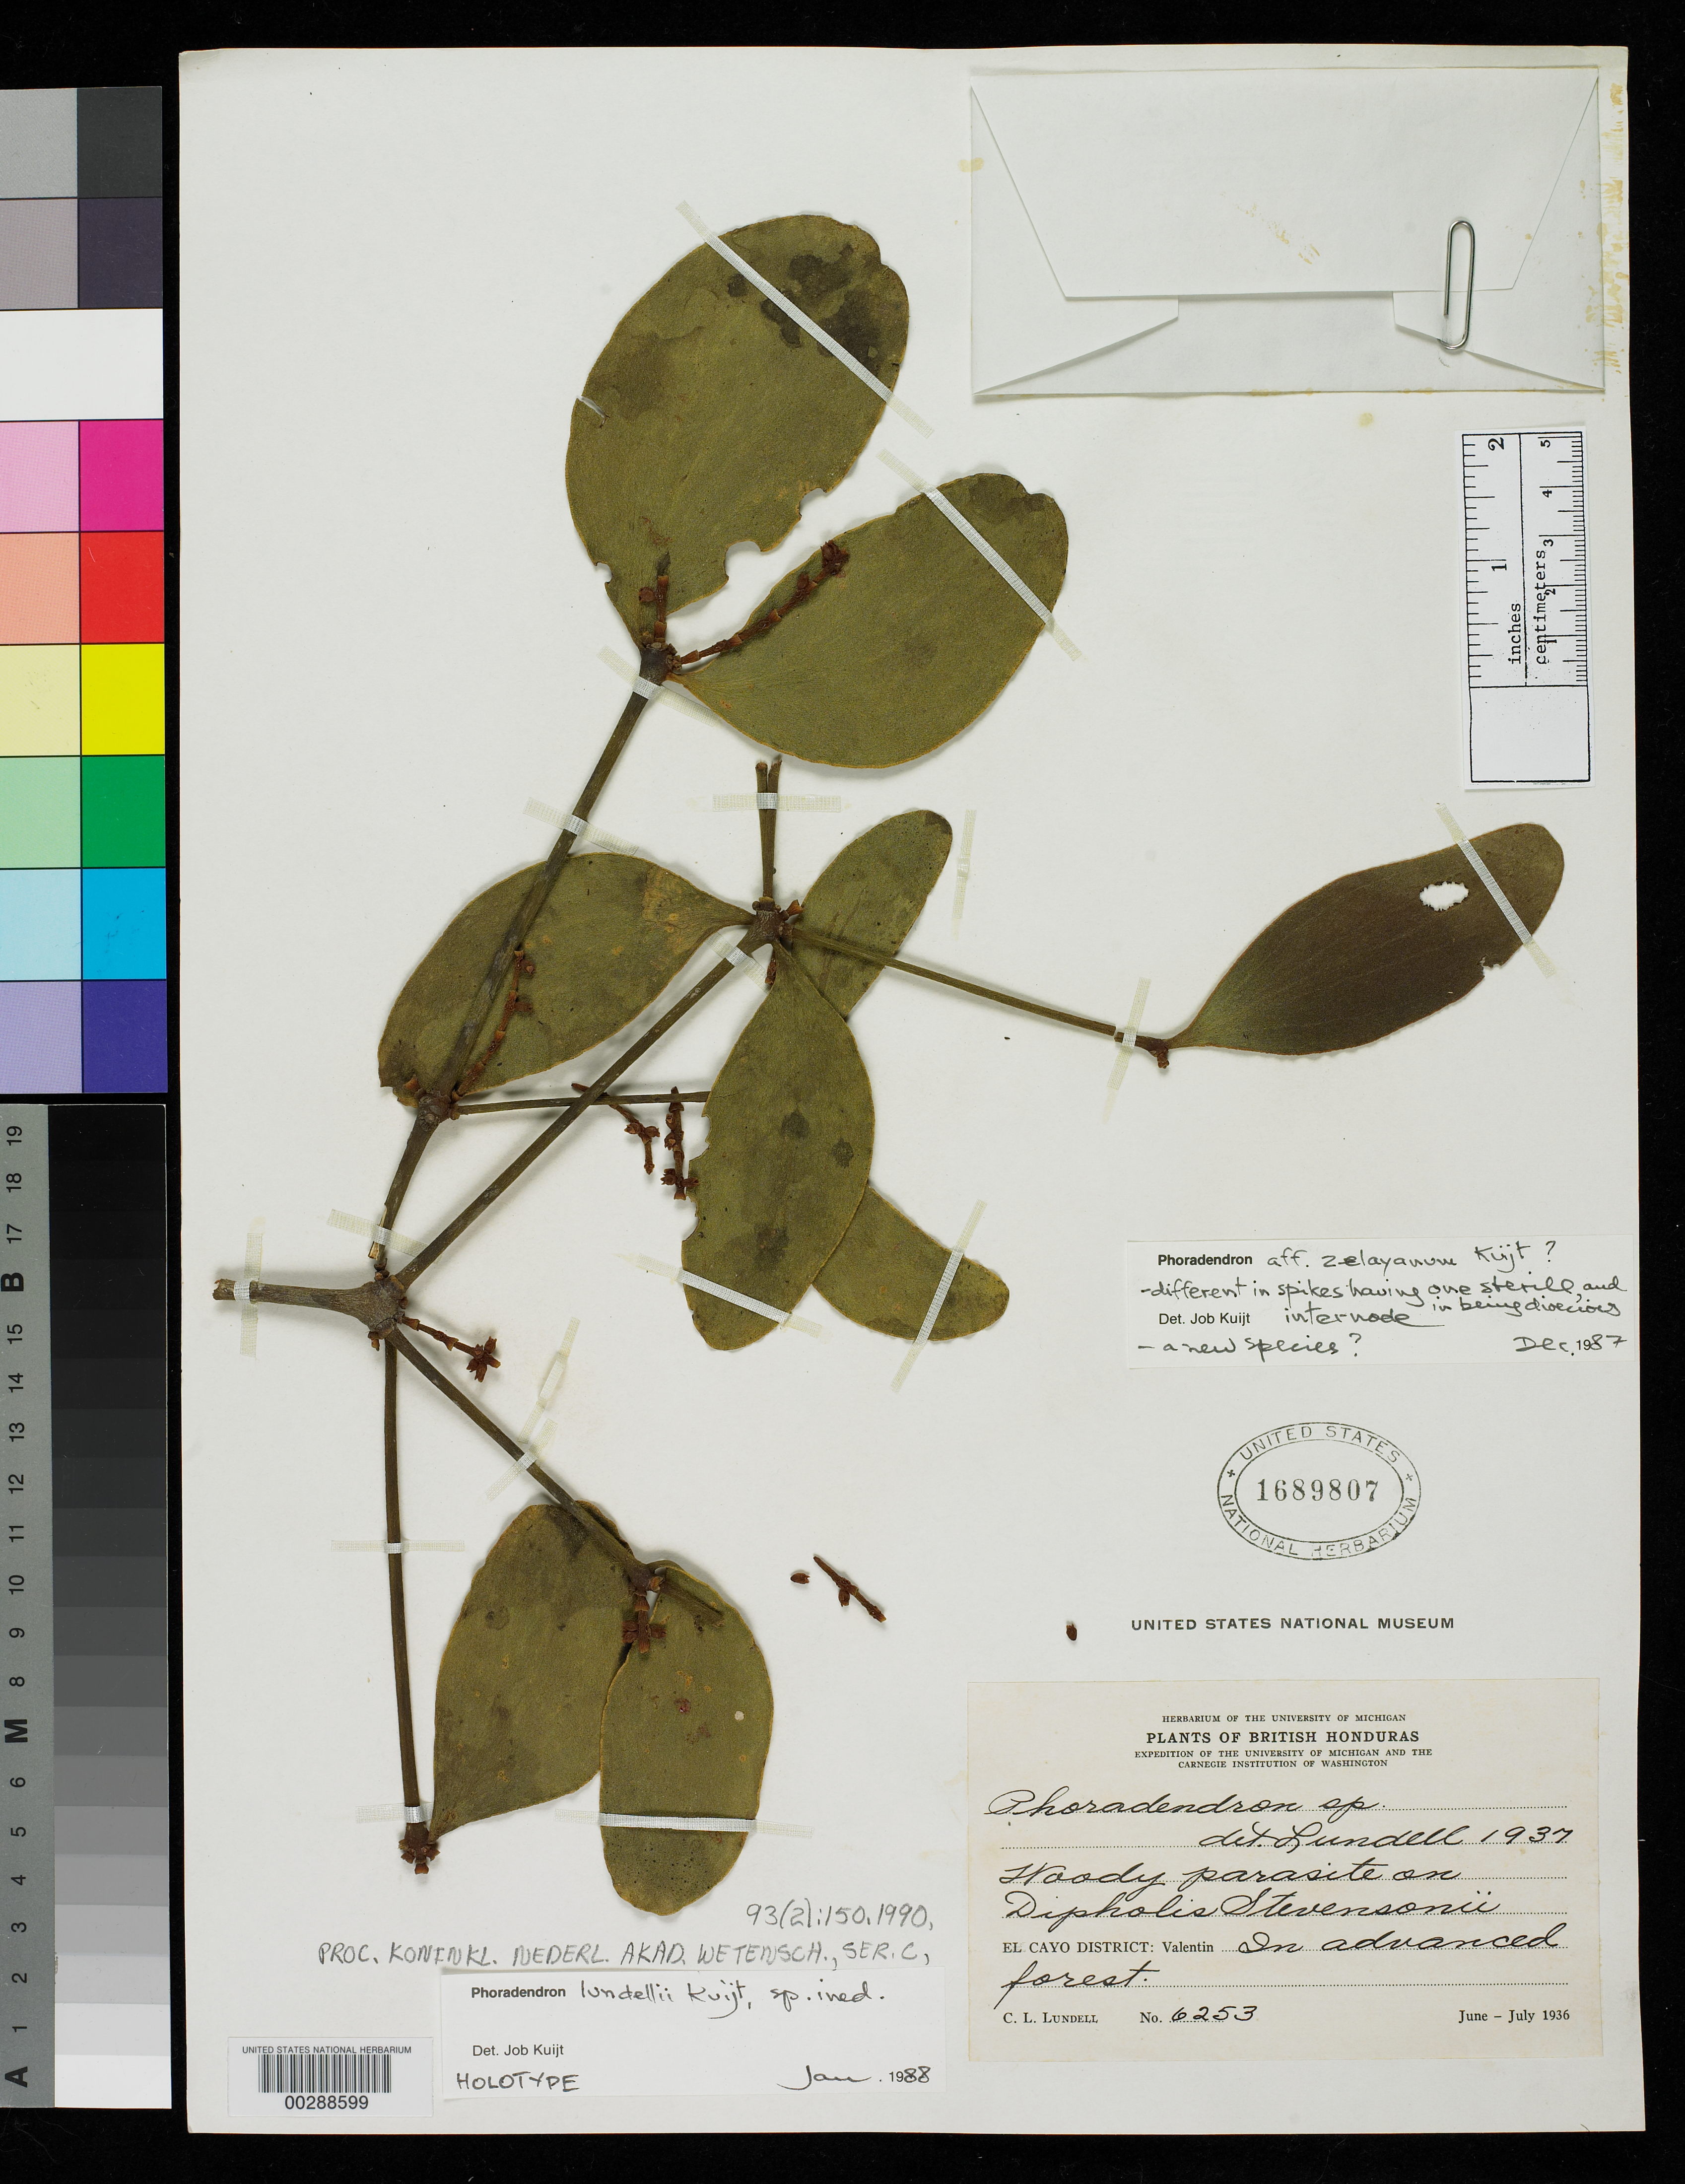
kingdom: Plantae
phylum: Tracheophyta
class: Magnoliopsida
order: Santalales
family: Viscaceae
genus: Phoradendron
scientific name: Phoradendron lundellii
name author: Kuijt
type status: Holotype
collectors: C. L. Lundell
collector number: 6253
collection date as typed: Jun 1936 to -- Jul 1936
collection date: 1936-06/1936-07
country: Belize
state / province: Cayo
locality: Valentin, advanced forest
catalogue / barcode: US 1689807